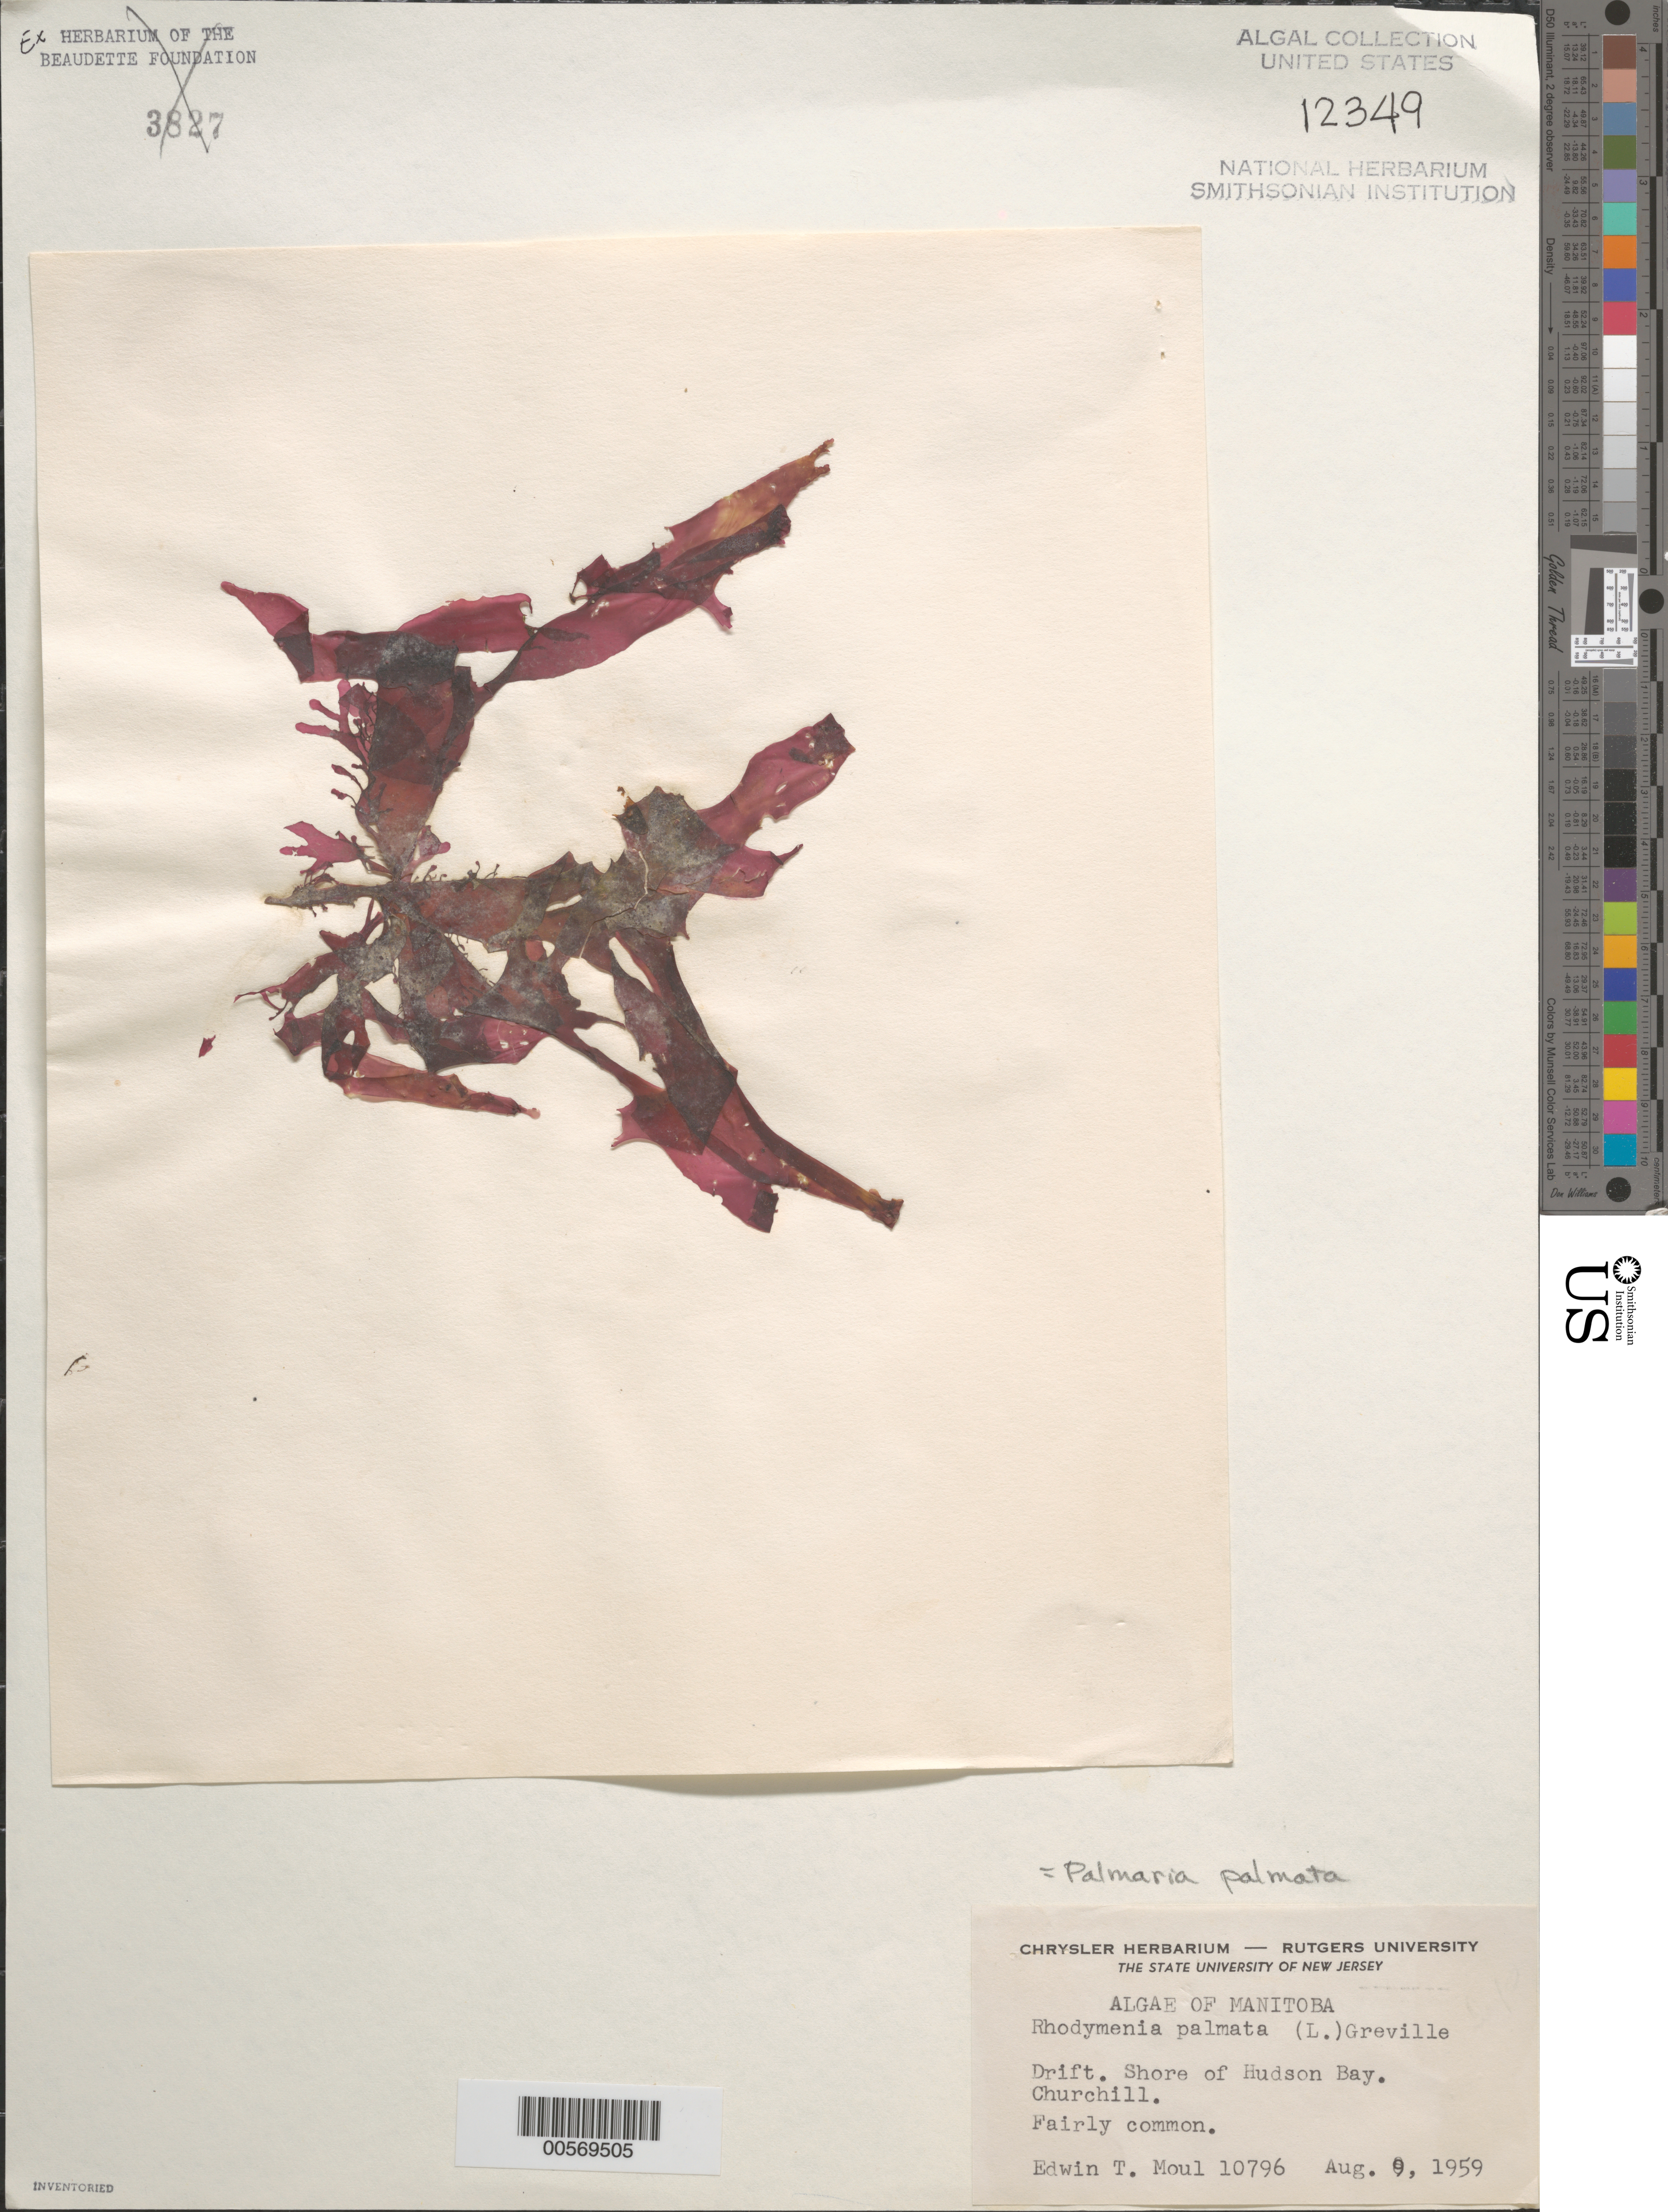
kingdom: Plantae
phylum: Rhodophyta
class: Florideophyceae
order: Palmariales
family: Palmariaceae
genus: Palmaria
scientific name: Palmaria palmata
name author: (L.) F. Weber & D. Mohr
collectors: E. T. Moul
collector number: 10796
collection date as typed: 09 Aug 1959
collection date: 1959-08-09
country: Canada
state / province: Manitoba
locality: Churchill, hudson bay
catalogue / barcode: US 12349